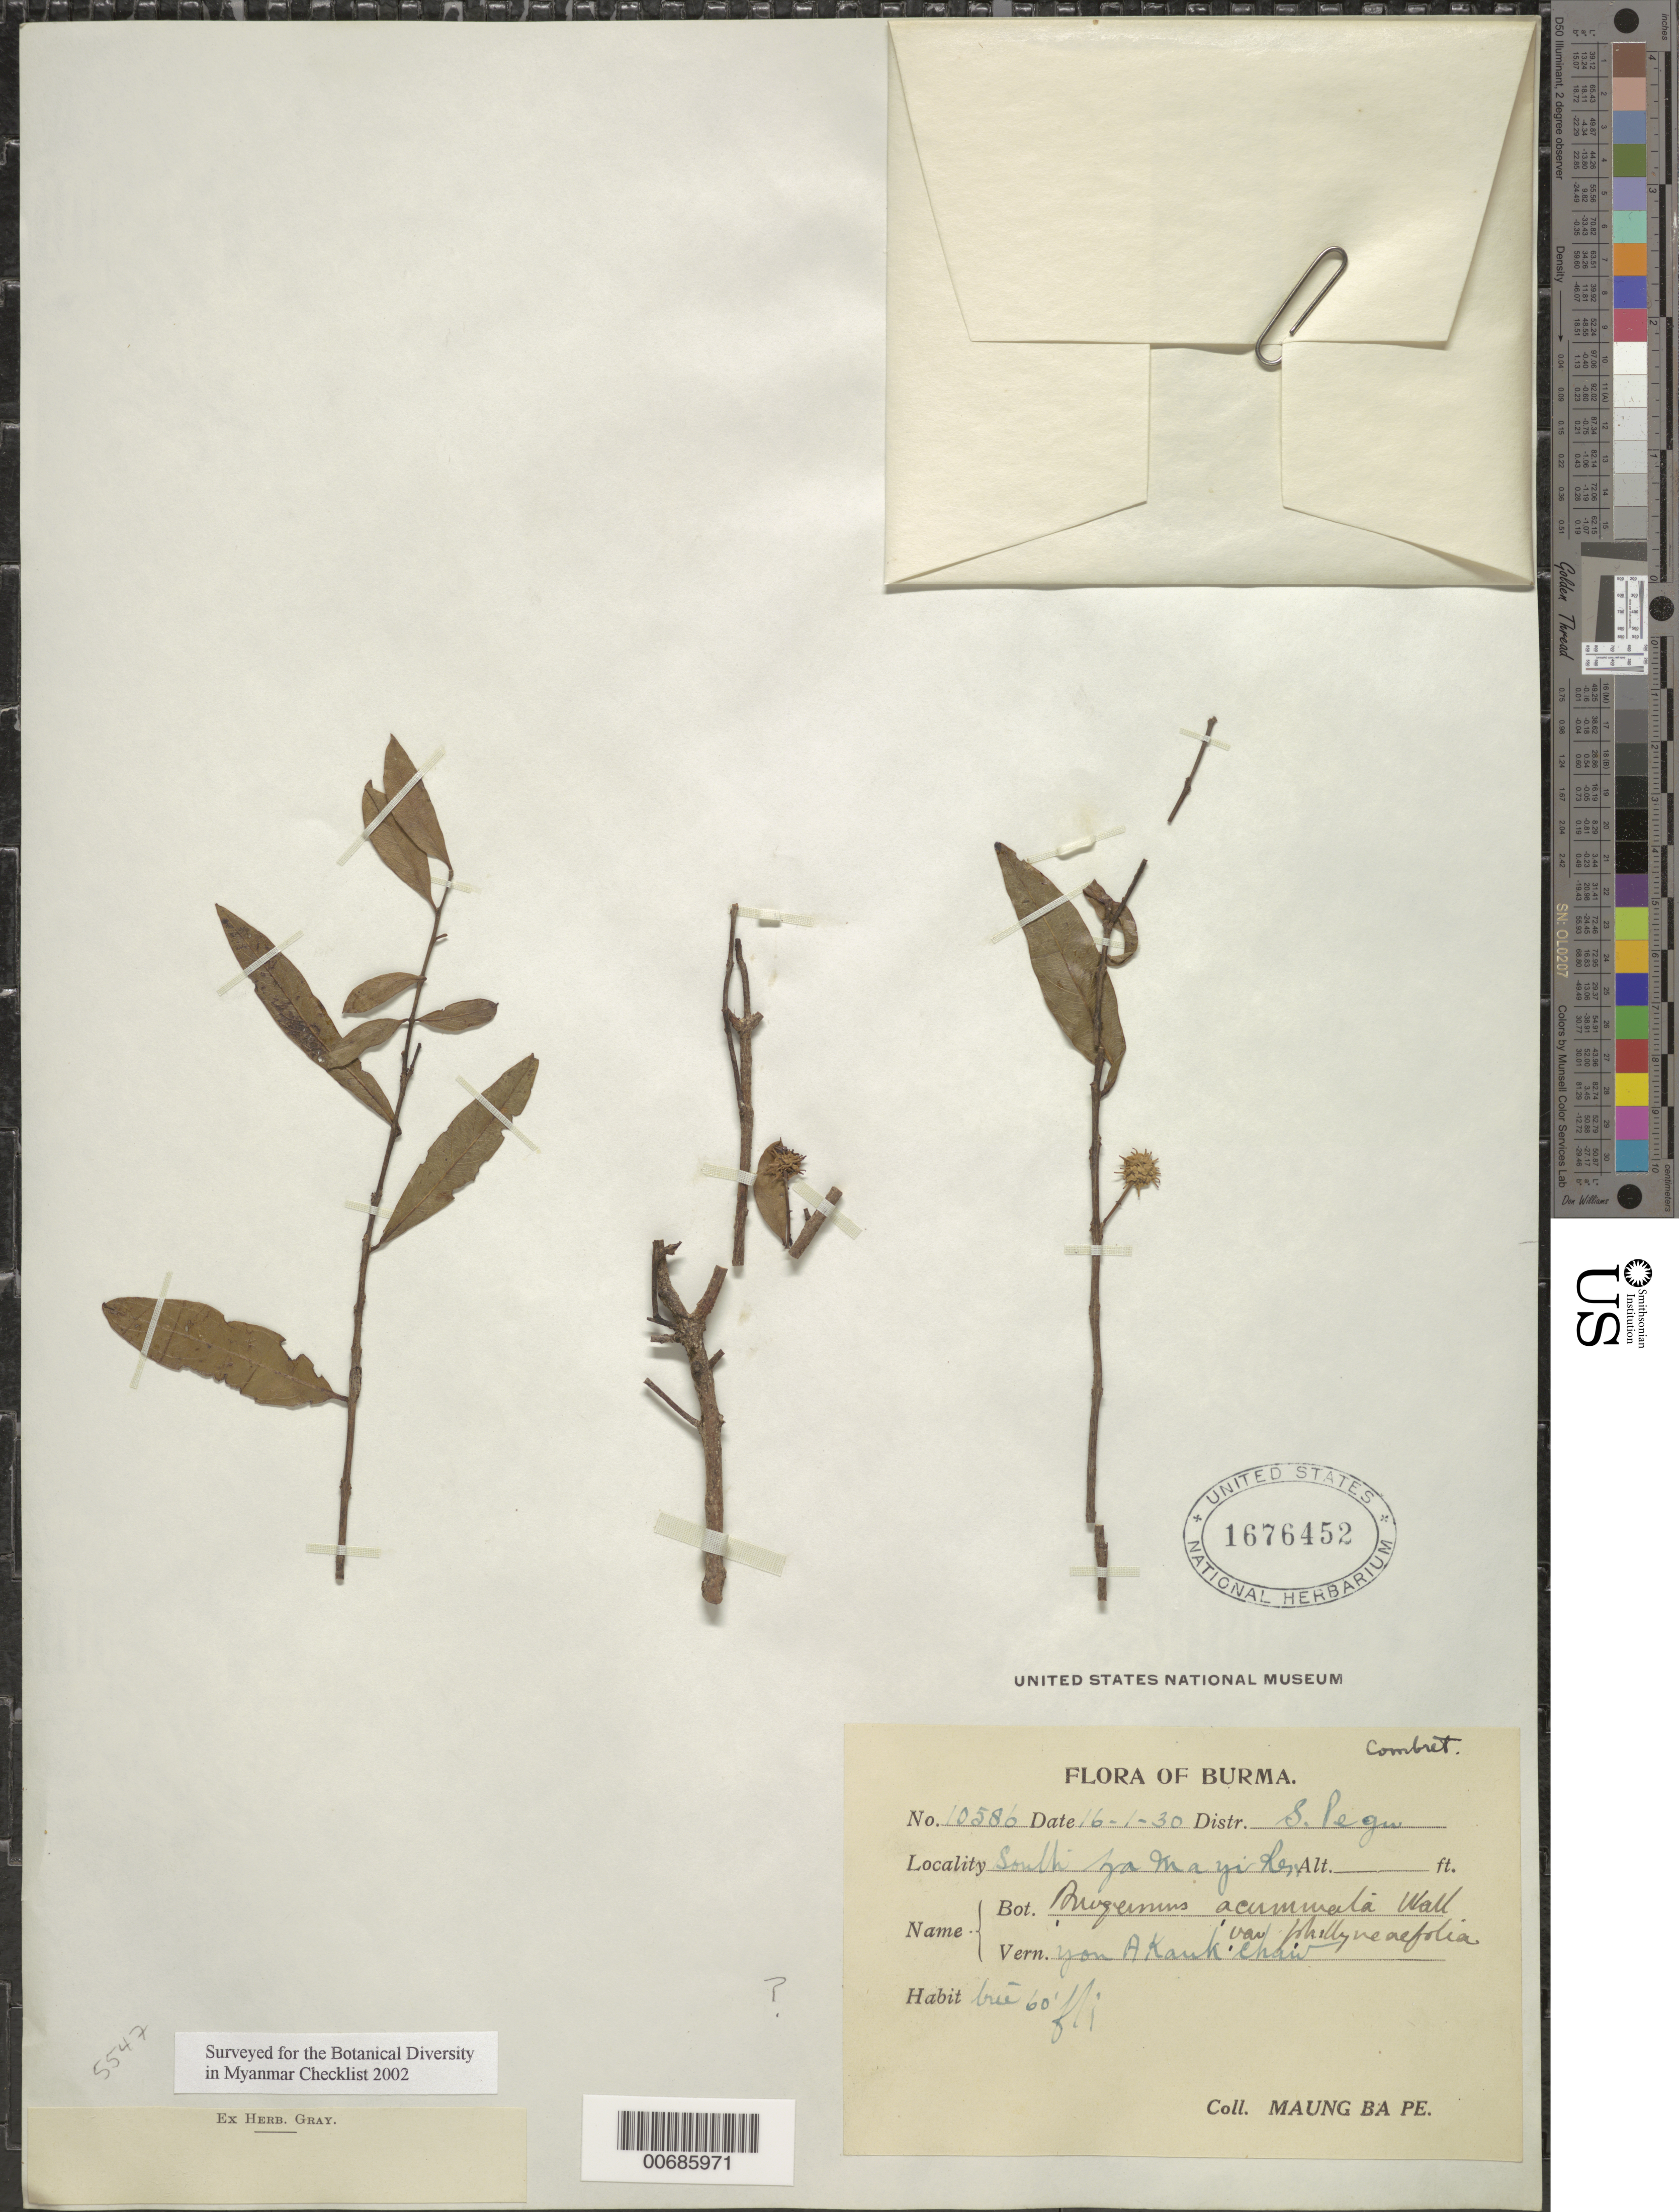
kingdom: Plantae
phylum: Tracheophyta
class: Magnoliopsida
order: Myrtales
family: Combretaceae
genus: Anogeissus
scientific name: Anogeissus acuminata var. phillyneaefolia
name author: (Van Heurck & Müll. Arg.) Kurz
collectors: Maung Ba Pe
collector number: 10586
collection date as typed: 16 Jan 1930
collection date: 1930-01-16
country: Myanmar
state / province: Pegu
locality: S. Pegu, South ZaMayiRen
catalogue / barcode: US 1676452